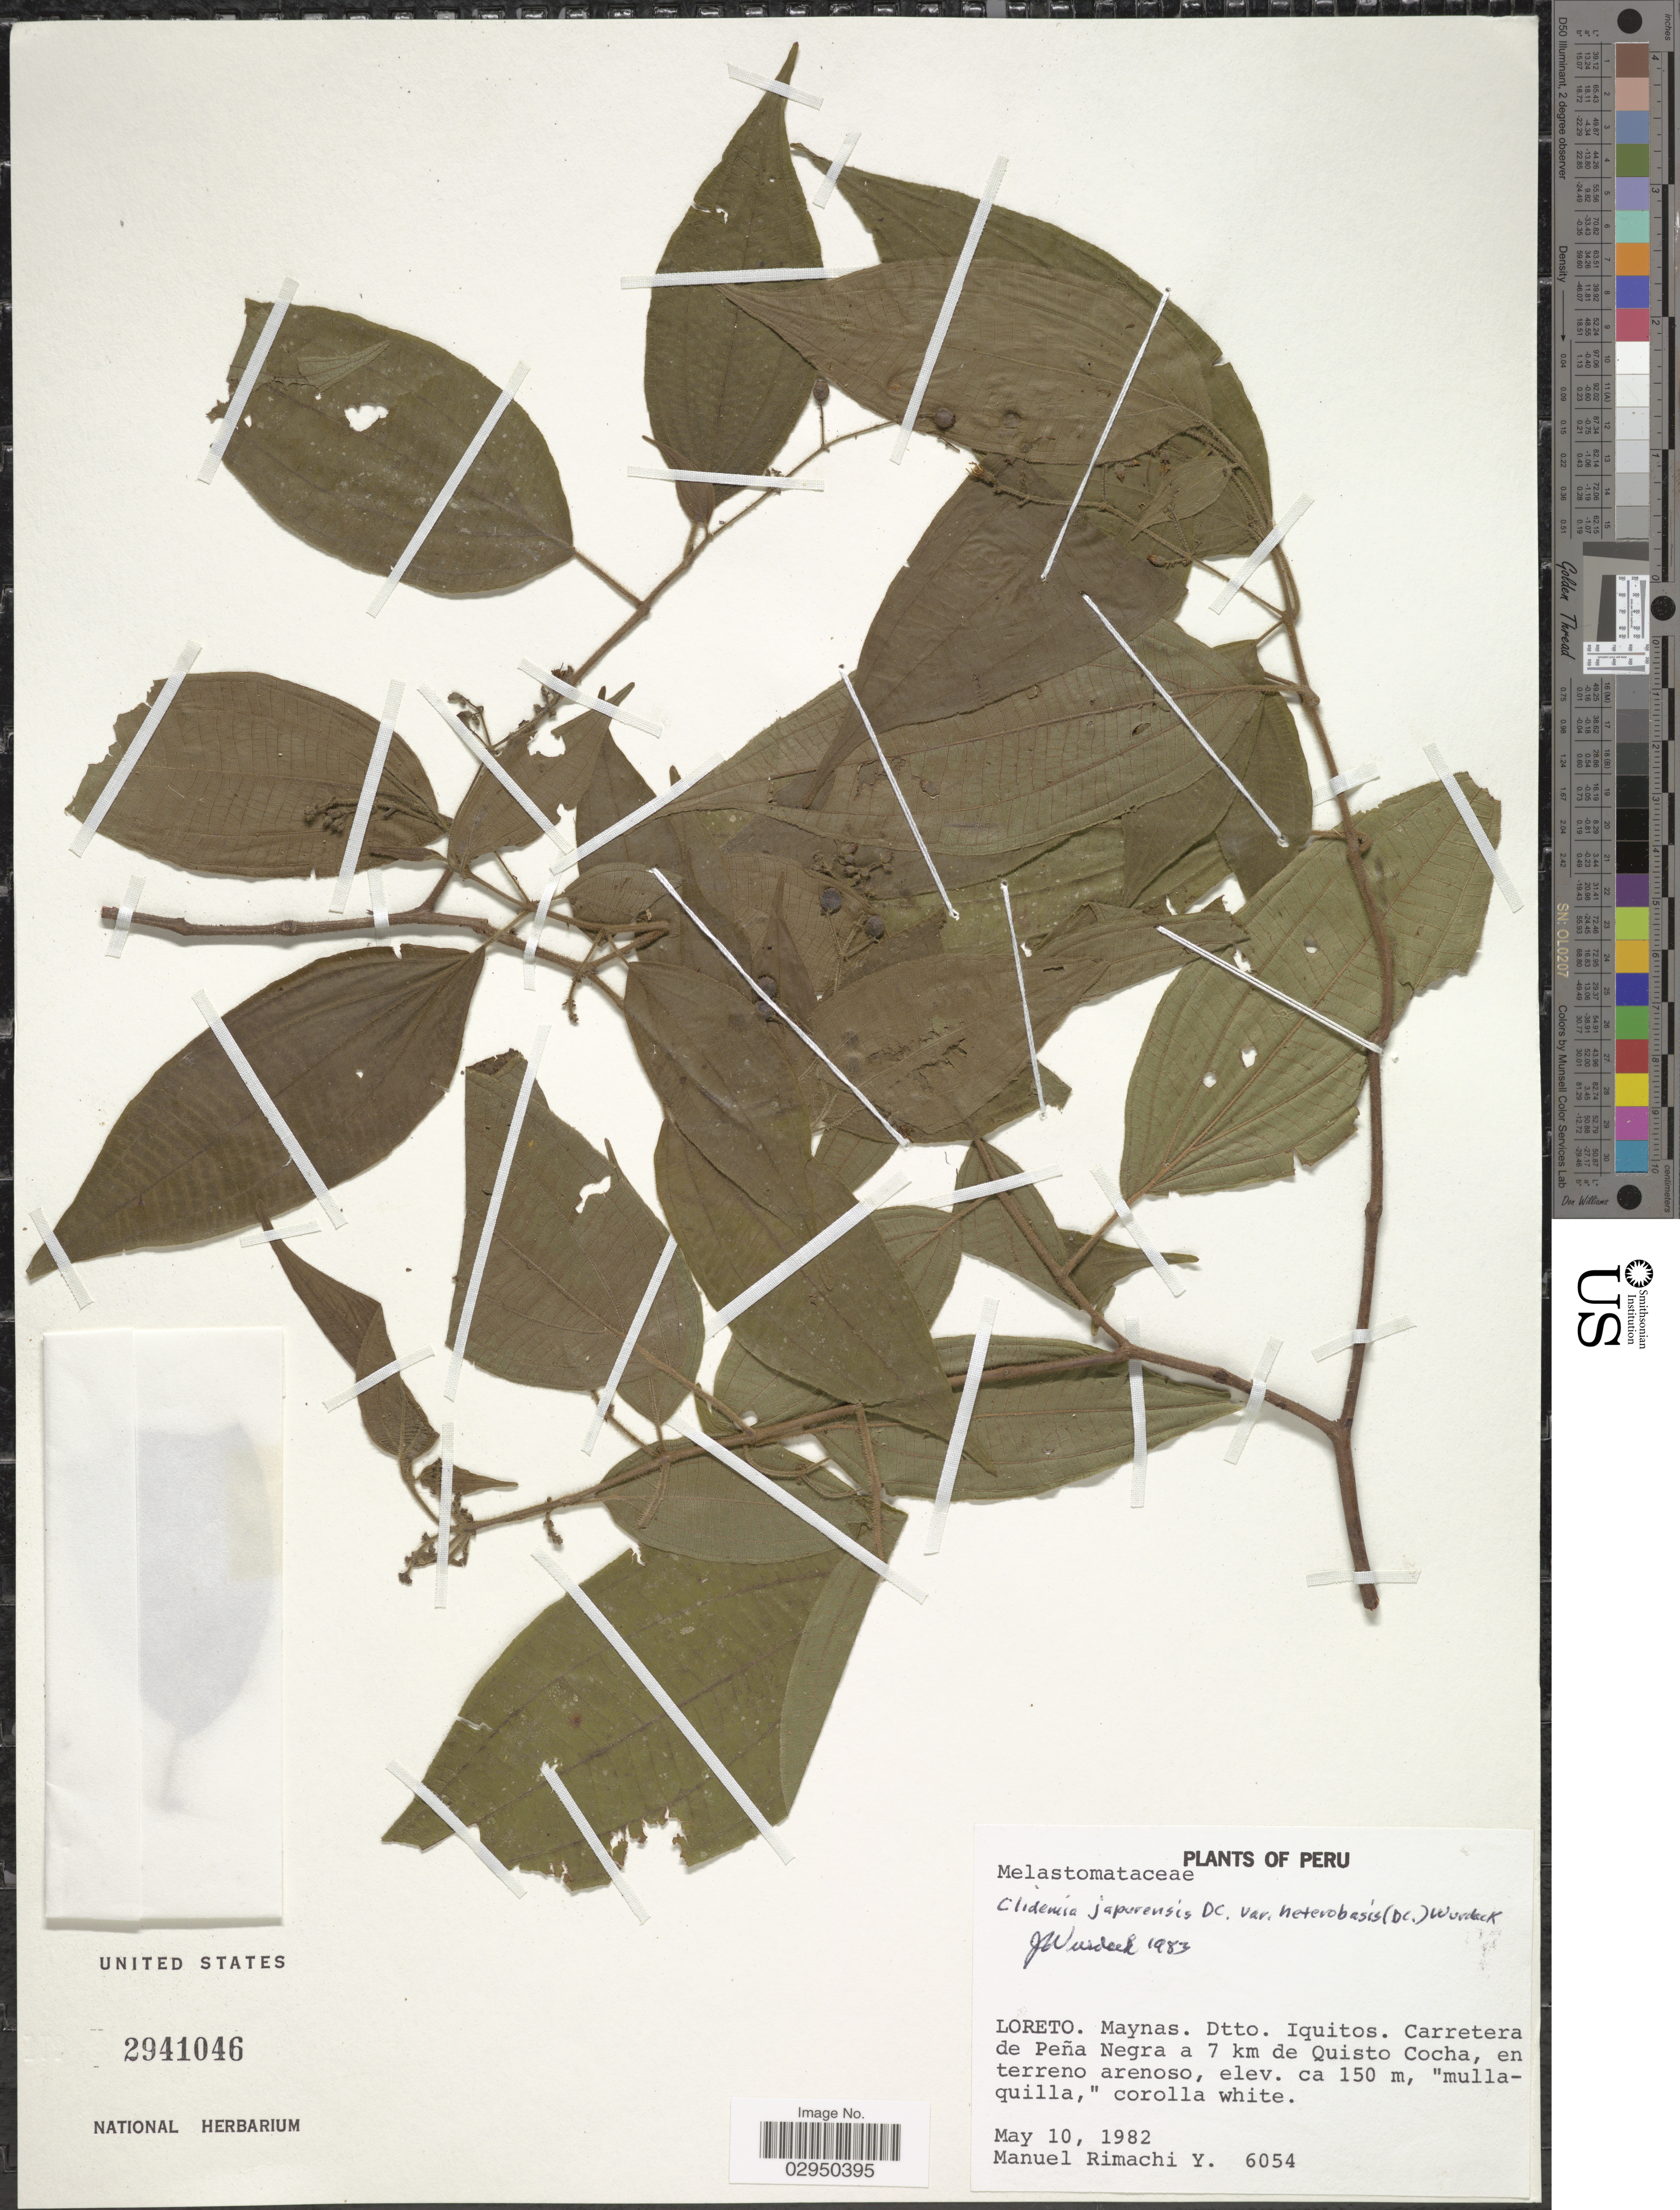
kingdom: Plantae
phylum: Tracheophyta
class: Magnoliopsida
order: Myrtales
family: Melastomataceae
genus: Clidemia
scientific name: Clidemia japurensis var. heterobasis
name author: (DC.) Wurdack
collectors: M. Rimachi Y.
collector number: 6054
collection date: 1982-05-10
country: Peru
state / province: Loreto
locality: Maynas. Dtto. Iquitos. Carretera de Peña Negra a 7 km de Quisto Cocha, en terreno arenoso.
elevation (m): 150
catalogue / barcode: US 2941046